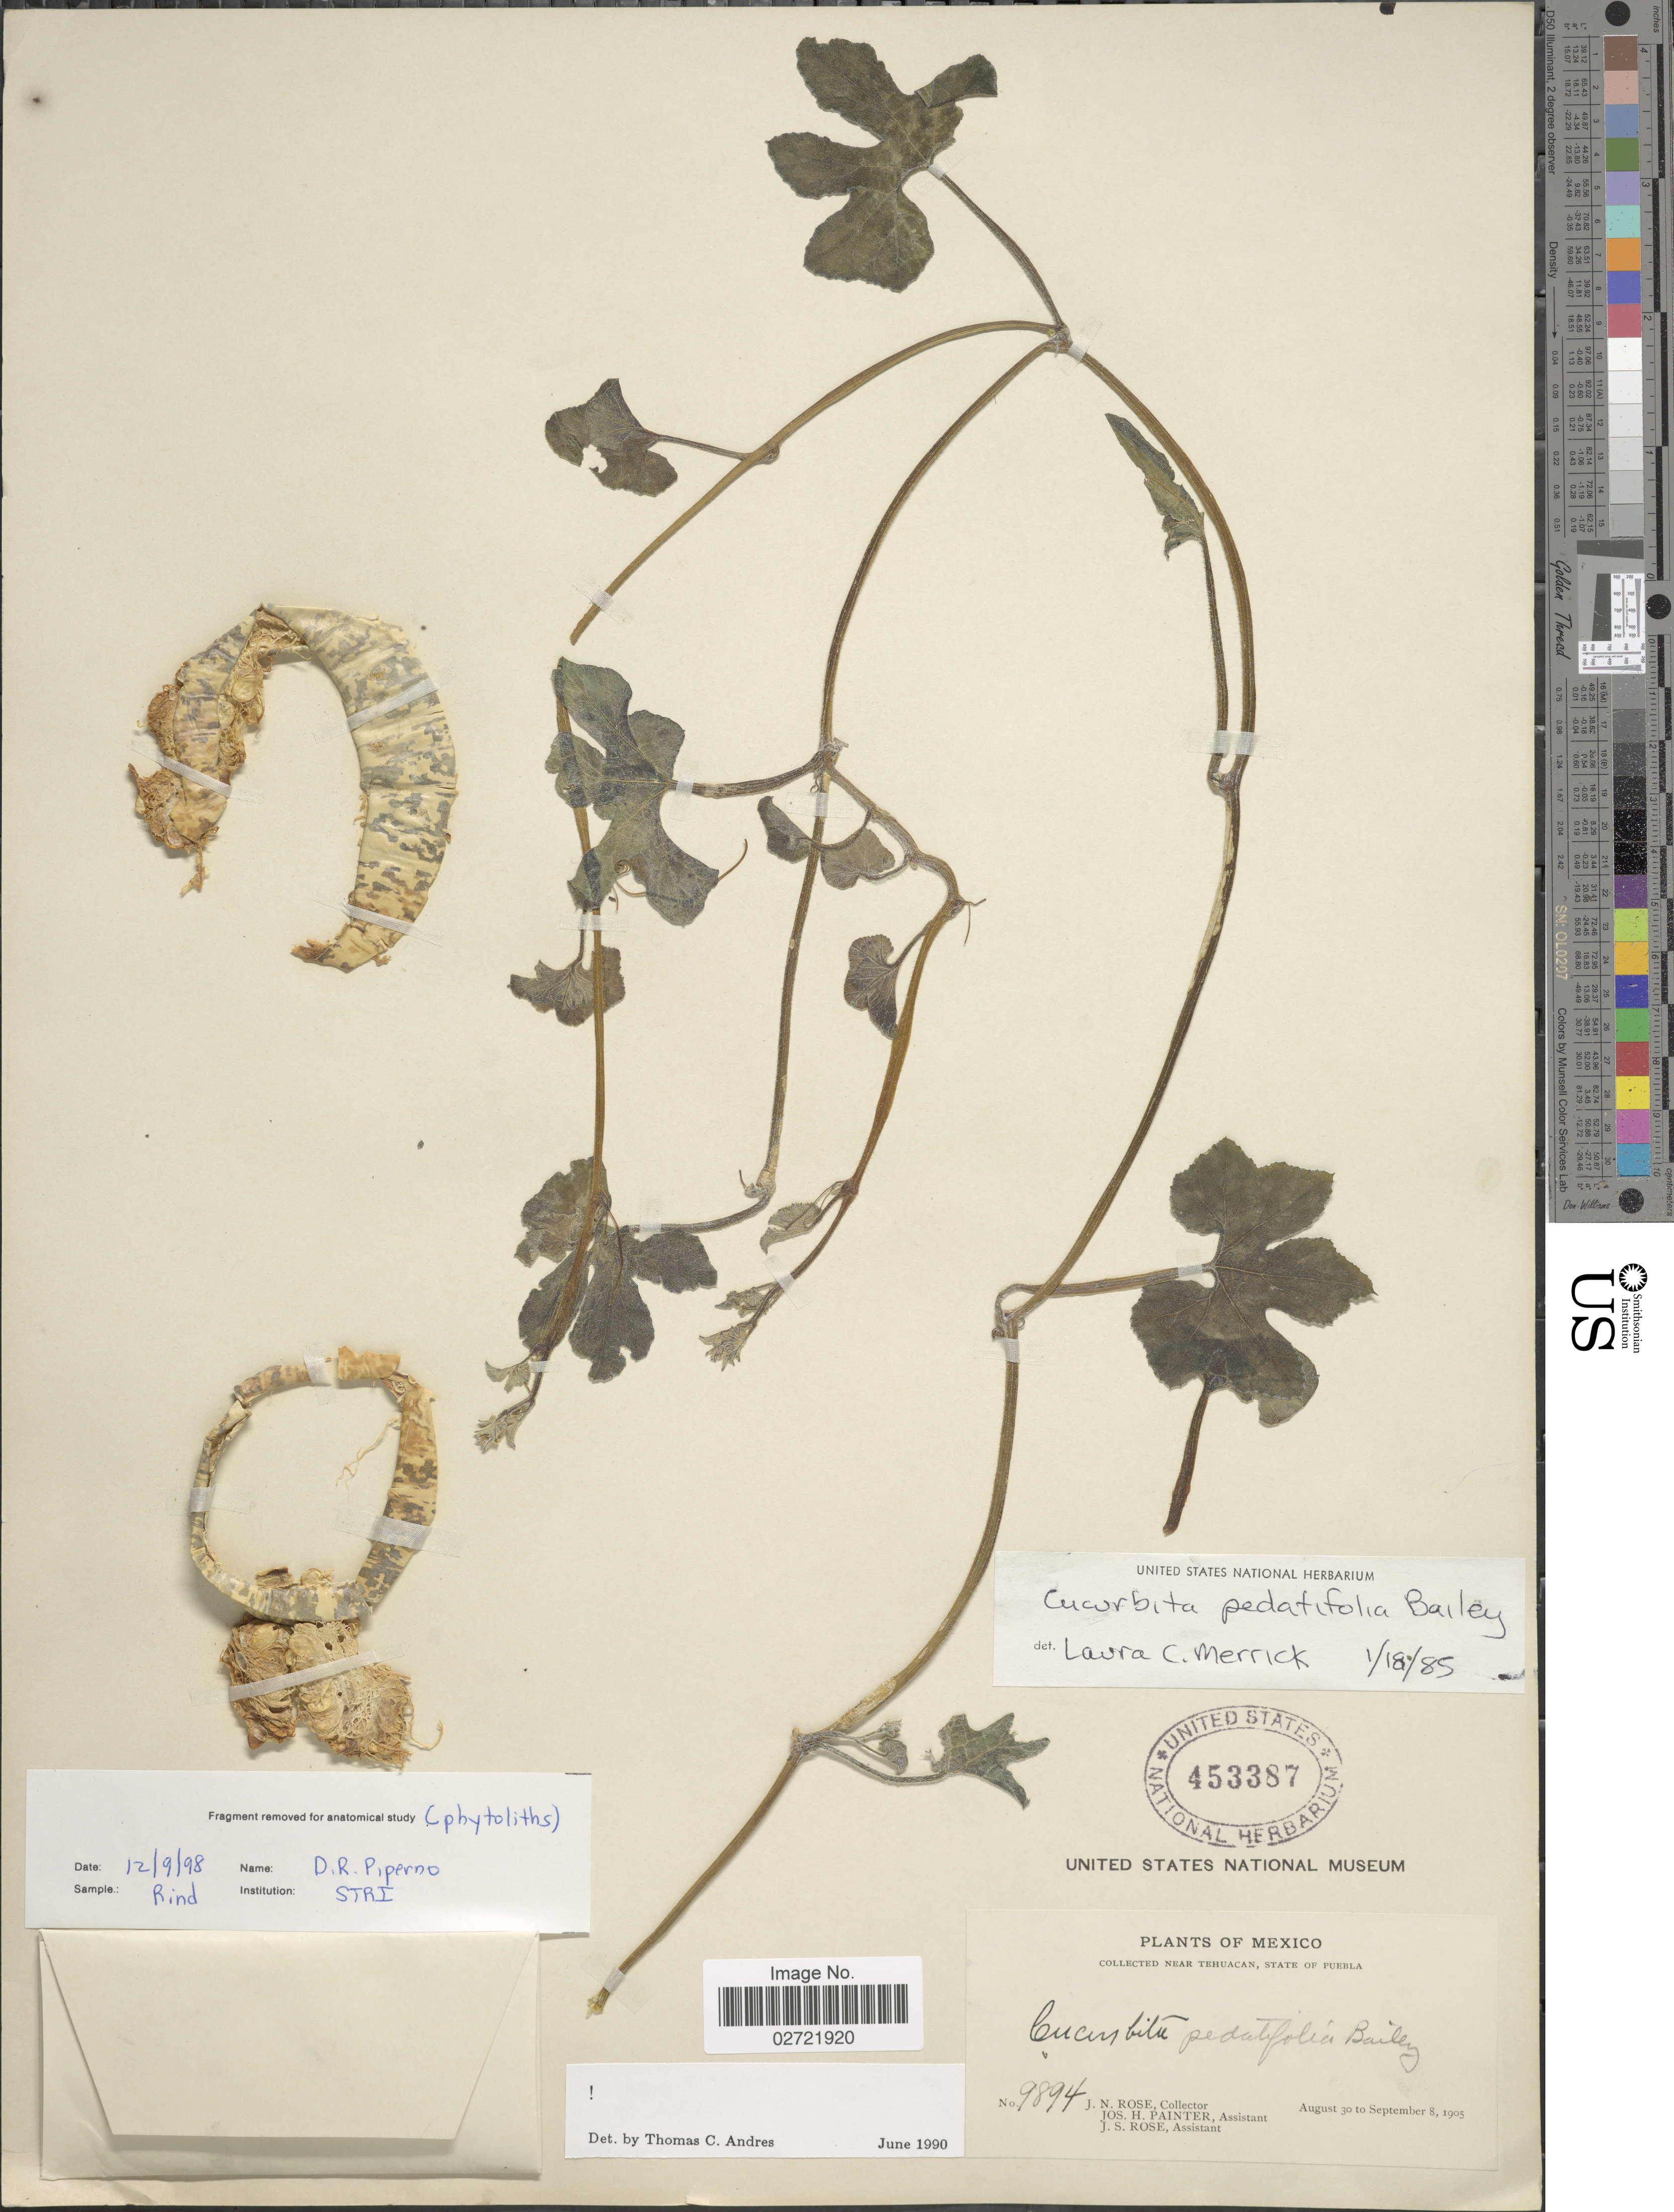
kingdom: Plantae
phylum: Tracheophyta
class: Magnoliopsida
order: Cucurbitales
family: Cucurbitaceae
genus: Cucurbita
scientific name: Cucurbita pedatifolia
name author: L.H. Bailey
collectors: J. N. Rose, J. H. Painter & J. S. Rose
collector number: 9894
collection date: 1905-08-30/1905-09-08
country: Mexico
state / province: Puebla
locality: Near Tehuacan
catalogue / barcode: US 453387